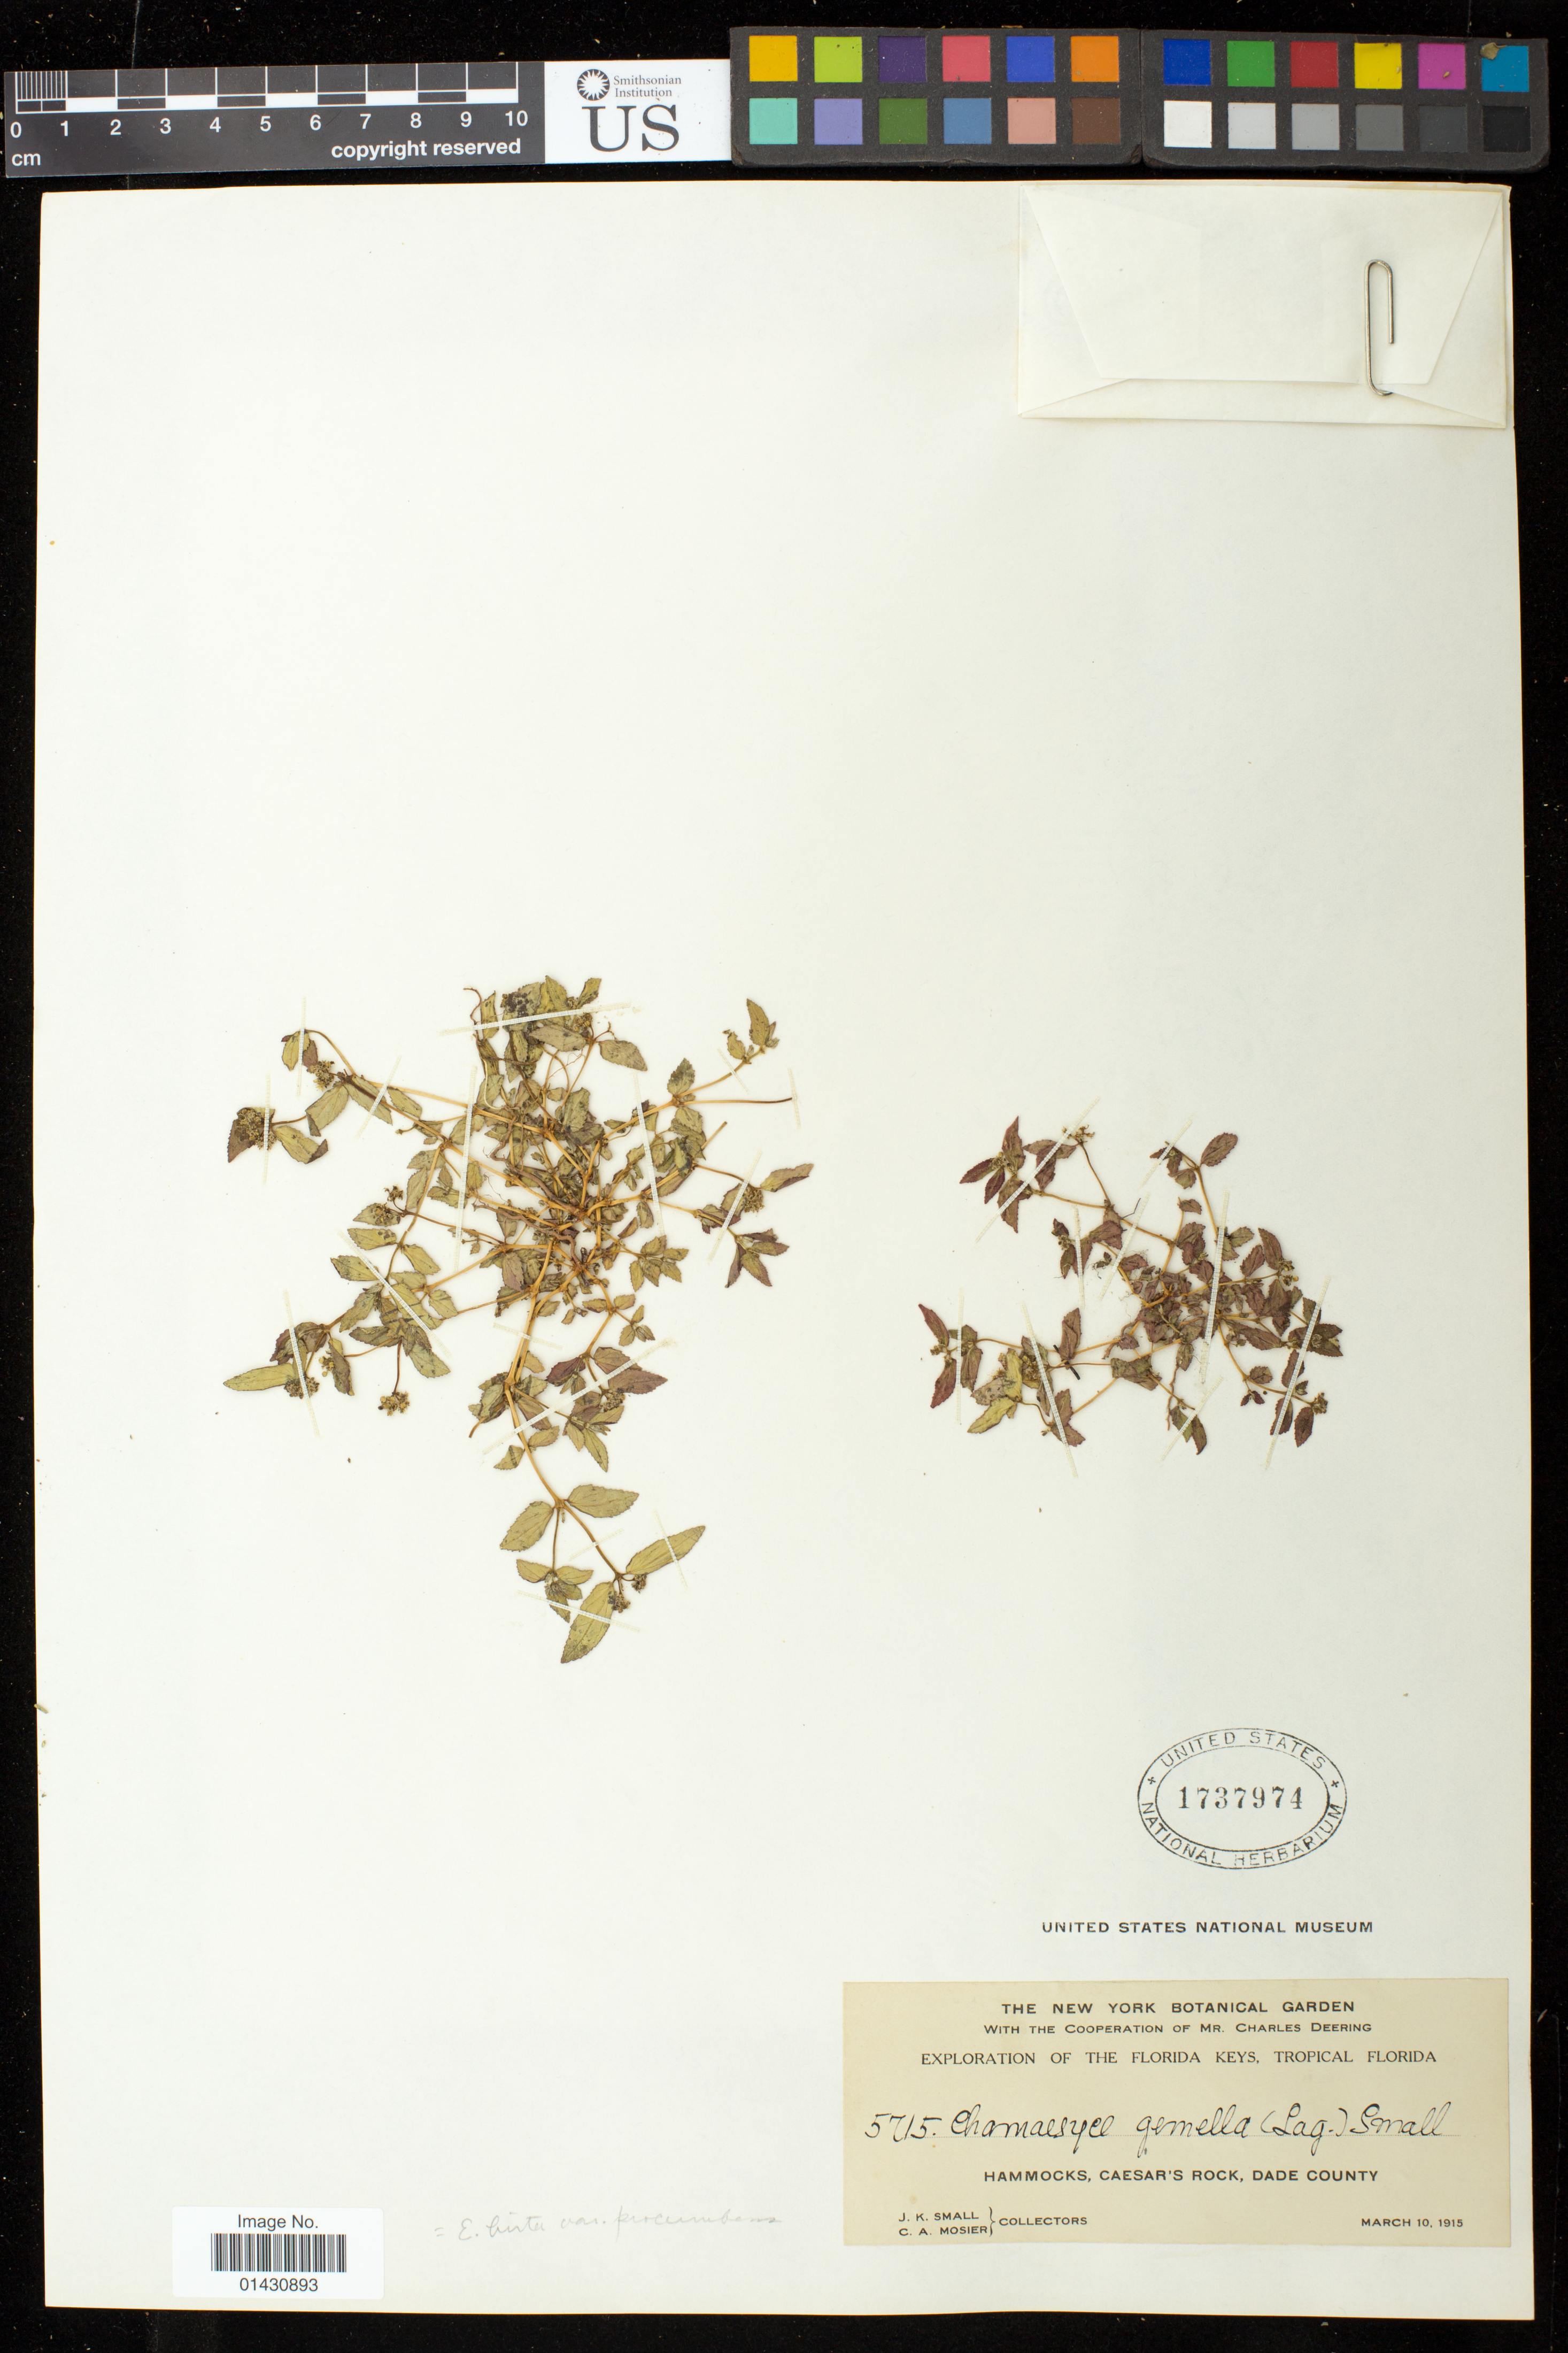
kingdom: Plantae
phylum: Tracheophyta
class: Magnoliopsida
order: Malpighiales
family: Euphorbiaceae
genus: Euphorbia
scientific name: Euphorbia ophthalmica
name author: Pers.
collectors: J. K. Small & C. A. Mosier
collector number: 5715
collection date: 1915-03-10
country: United States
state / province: Florida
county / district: Miami-Dade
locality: Hammocks, Caesar's Rock.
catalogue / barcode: US 1737974